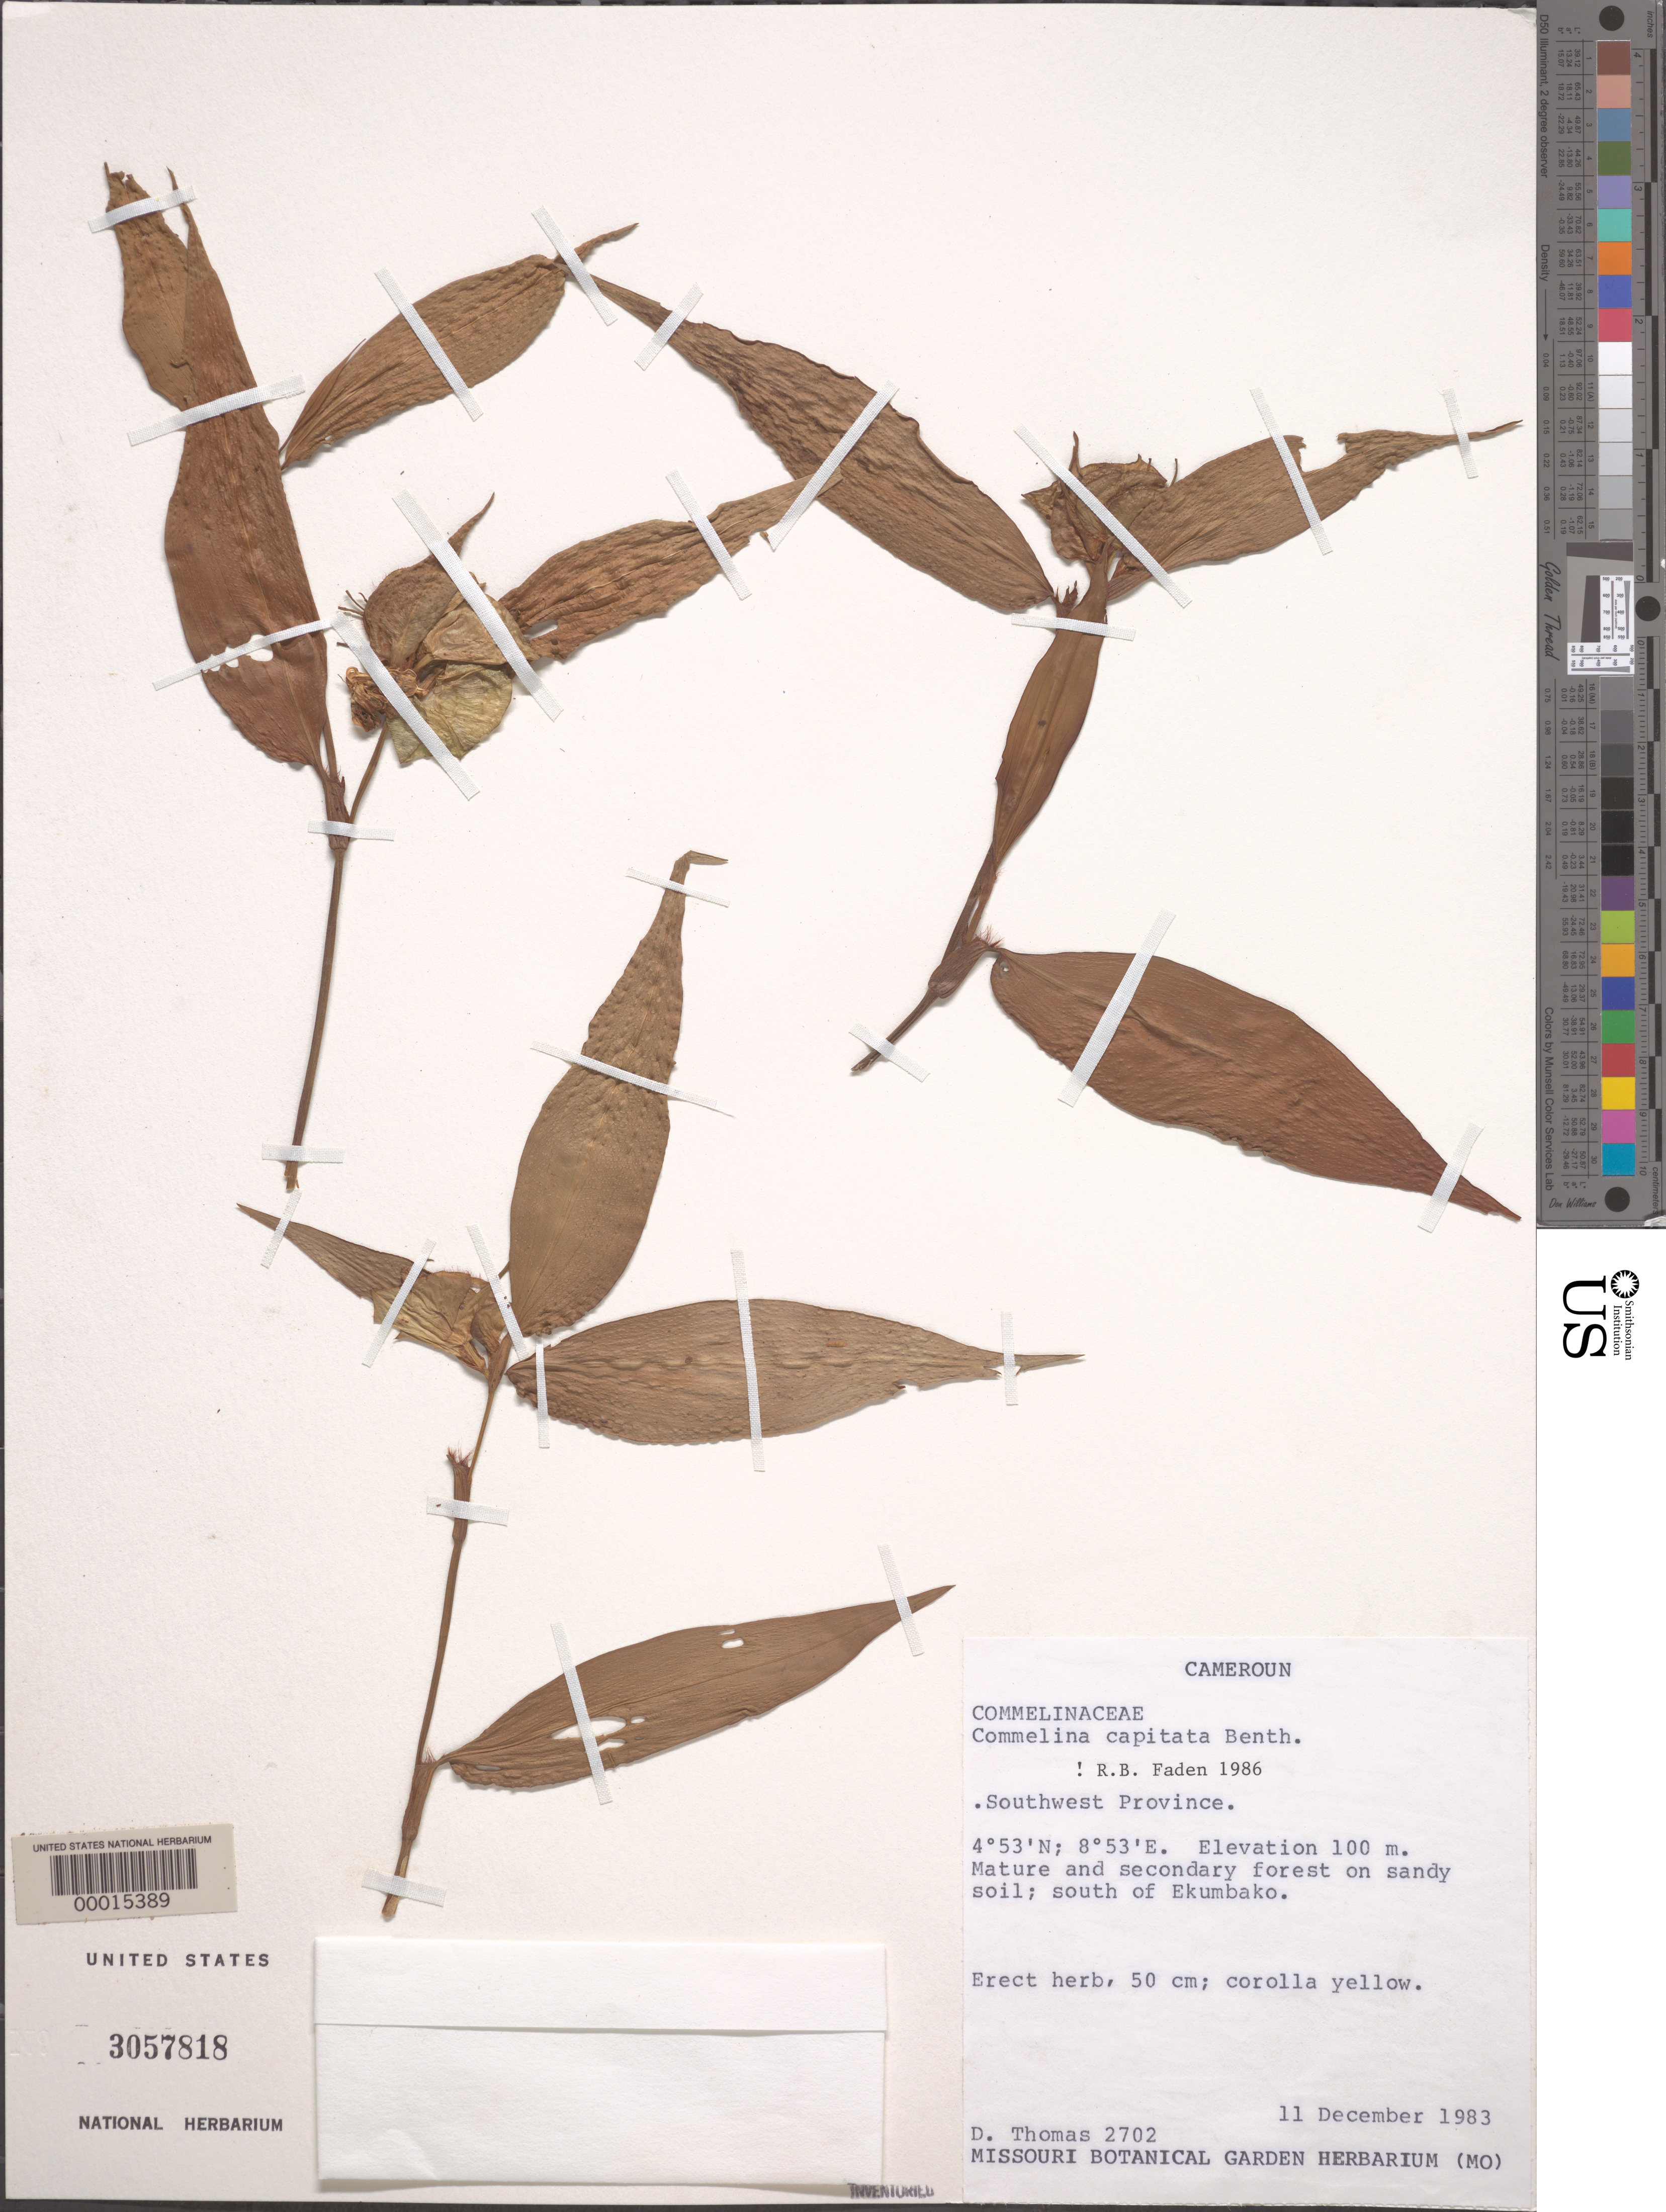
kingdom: Plantae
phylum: Tracheophyta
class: Liliopsida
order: Commelinales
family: Commelinaceae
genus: Commelina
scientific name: Commelina capitata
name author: Benth.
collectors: D. Thomas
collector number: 2702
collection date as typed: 11 Dec 1983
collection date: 1983-12-11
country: Cameroon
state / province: Sud-Ouest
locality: S of ekumbako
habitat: Secondary forest, sandy soil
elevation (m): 100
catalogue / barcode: US 3057818